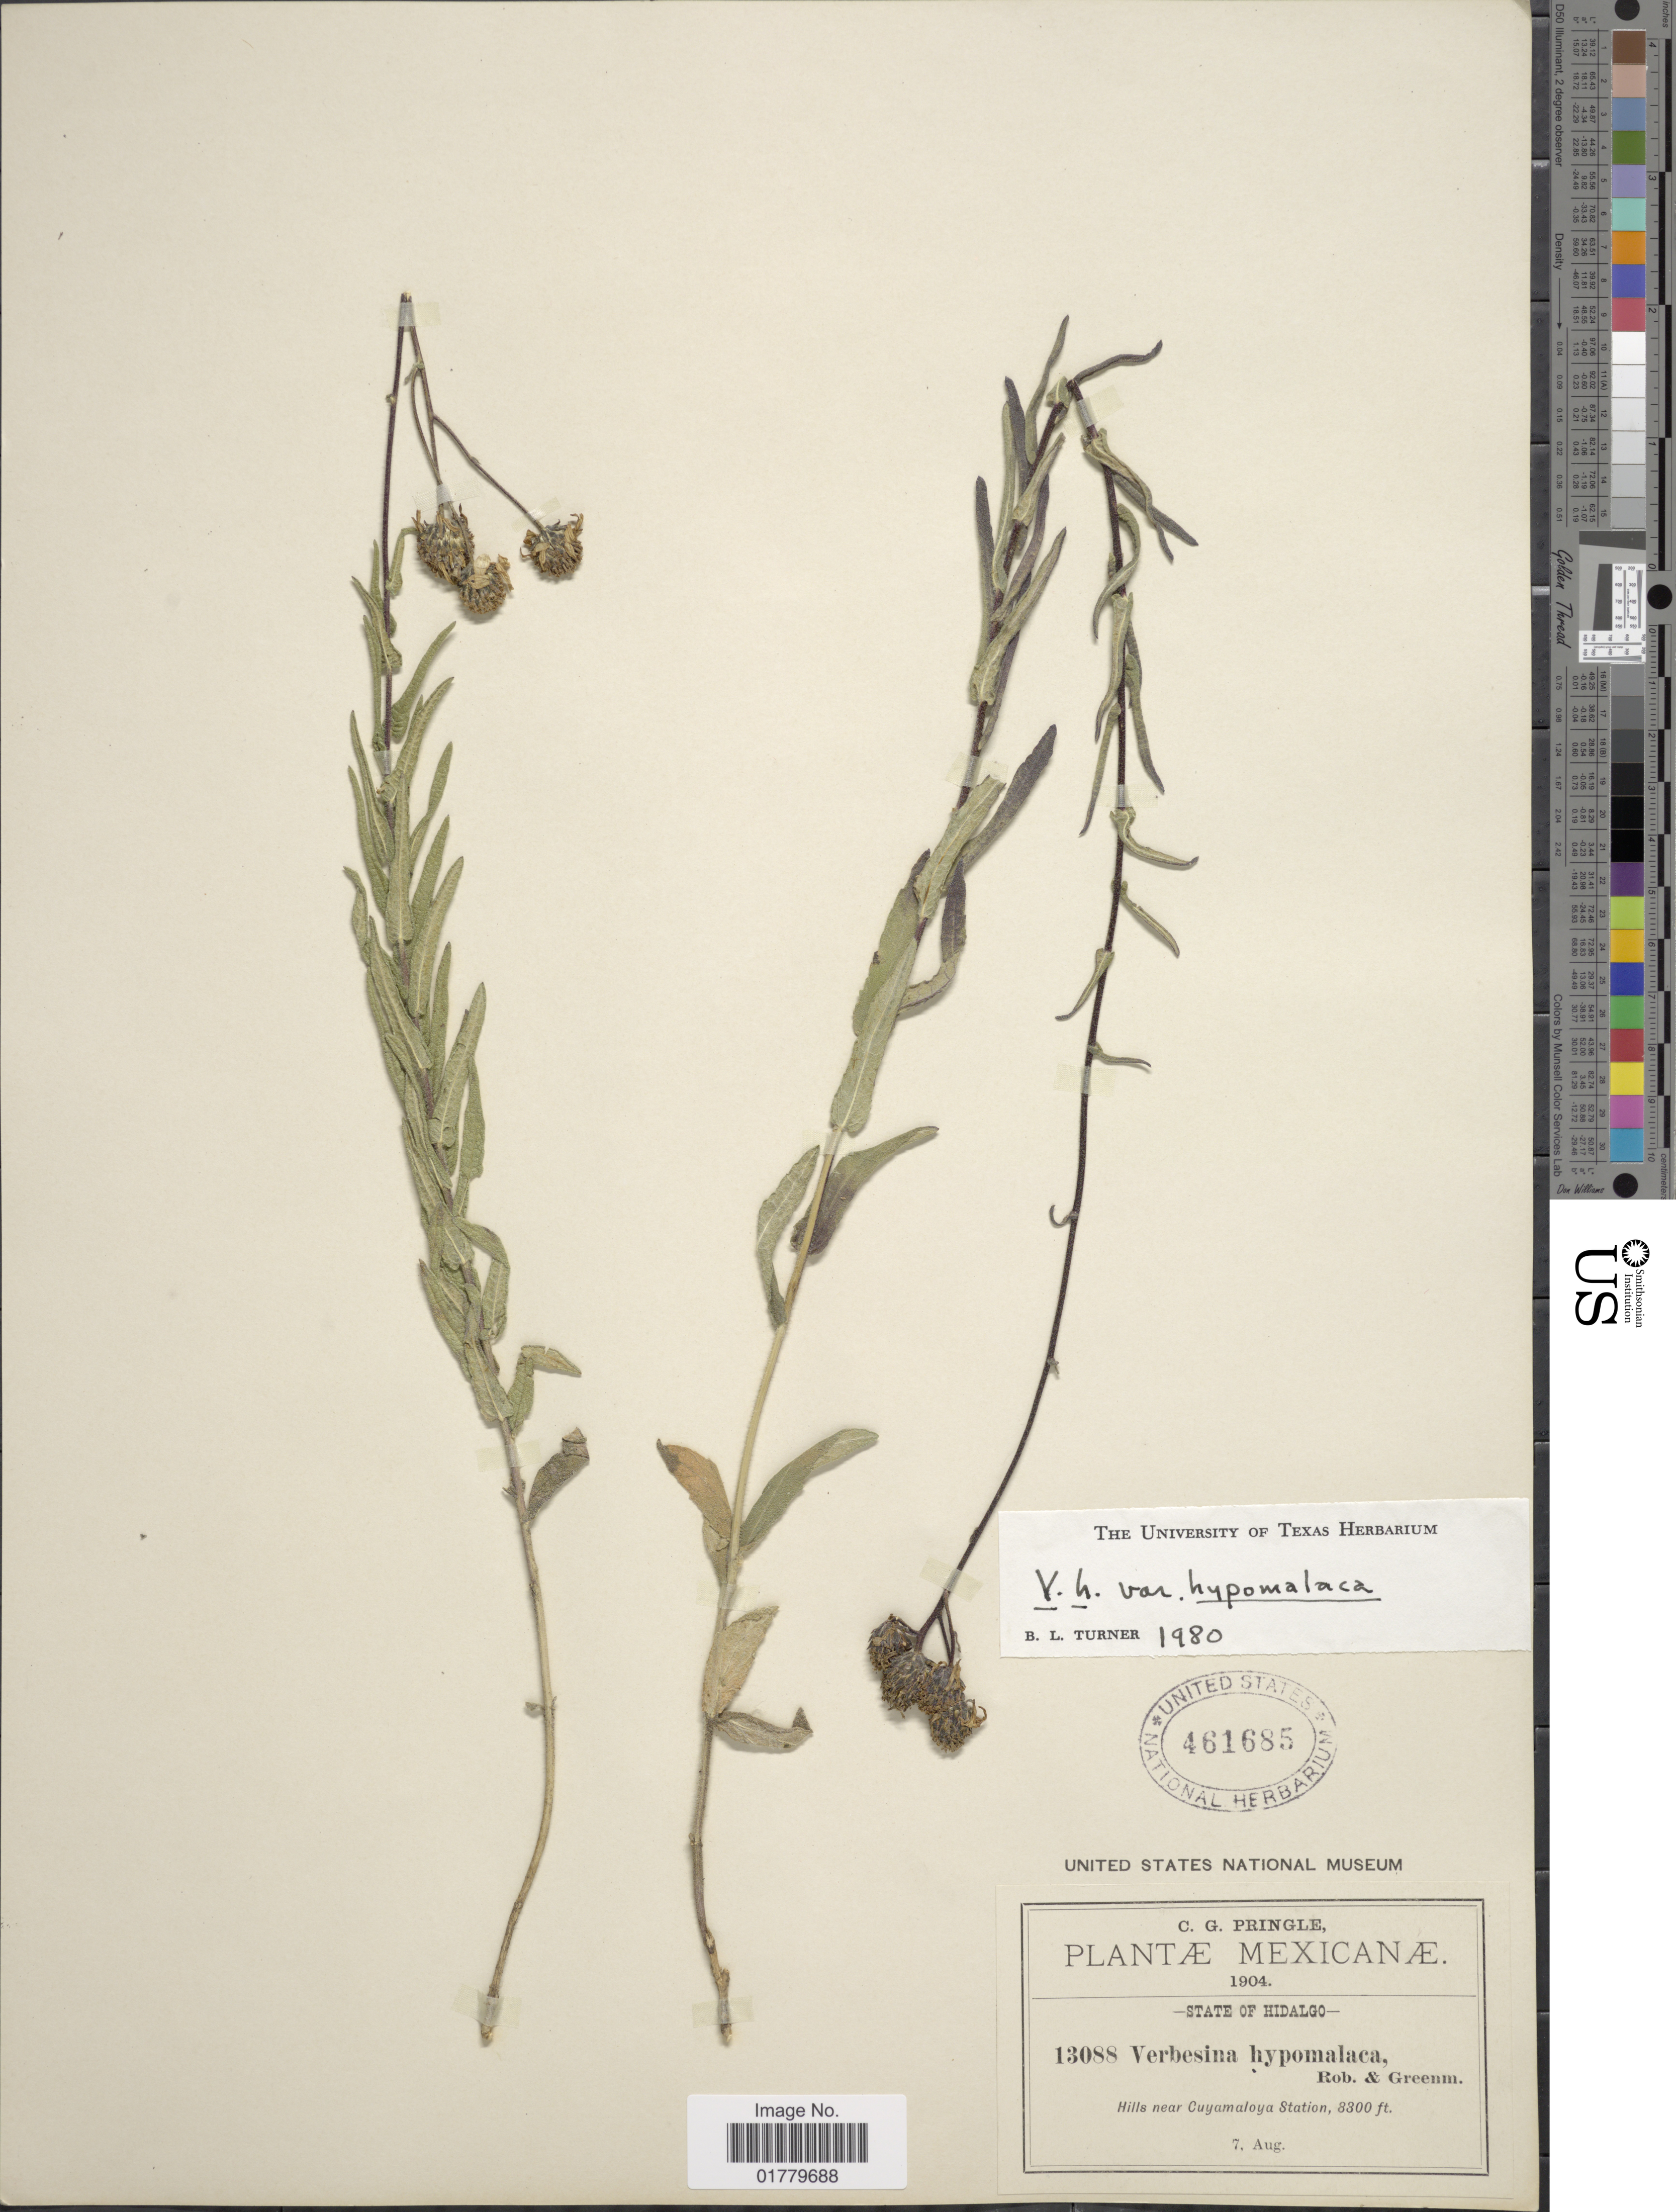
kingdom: Plantae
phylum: Tracheophyta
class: Magnoliopsida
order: Asterales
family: Asteraceae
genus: Verbesina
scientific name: Verbesina hypomalaca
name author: B.L. Rob. & Greenm.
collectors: C. G. Pringle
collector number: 13088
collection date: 1904-08-07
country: Mexico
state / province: Hidalgo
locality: State of Hidalgo. Hills near Cuyamaloya Station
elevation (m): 2530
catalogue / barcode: US 461685